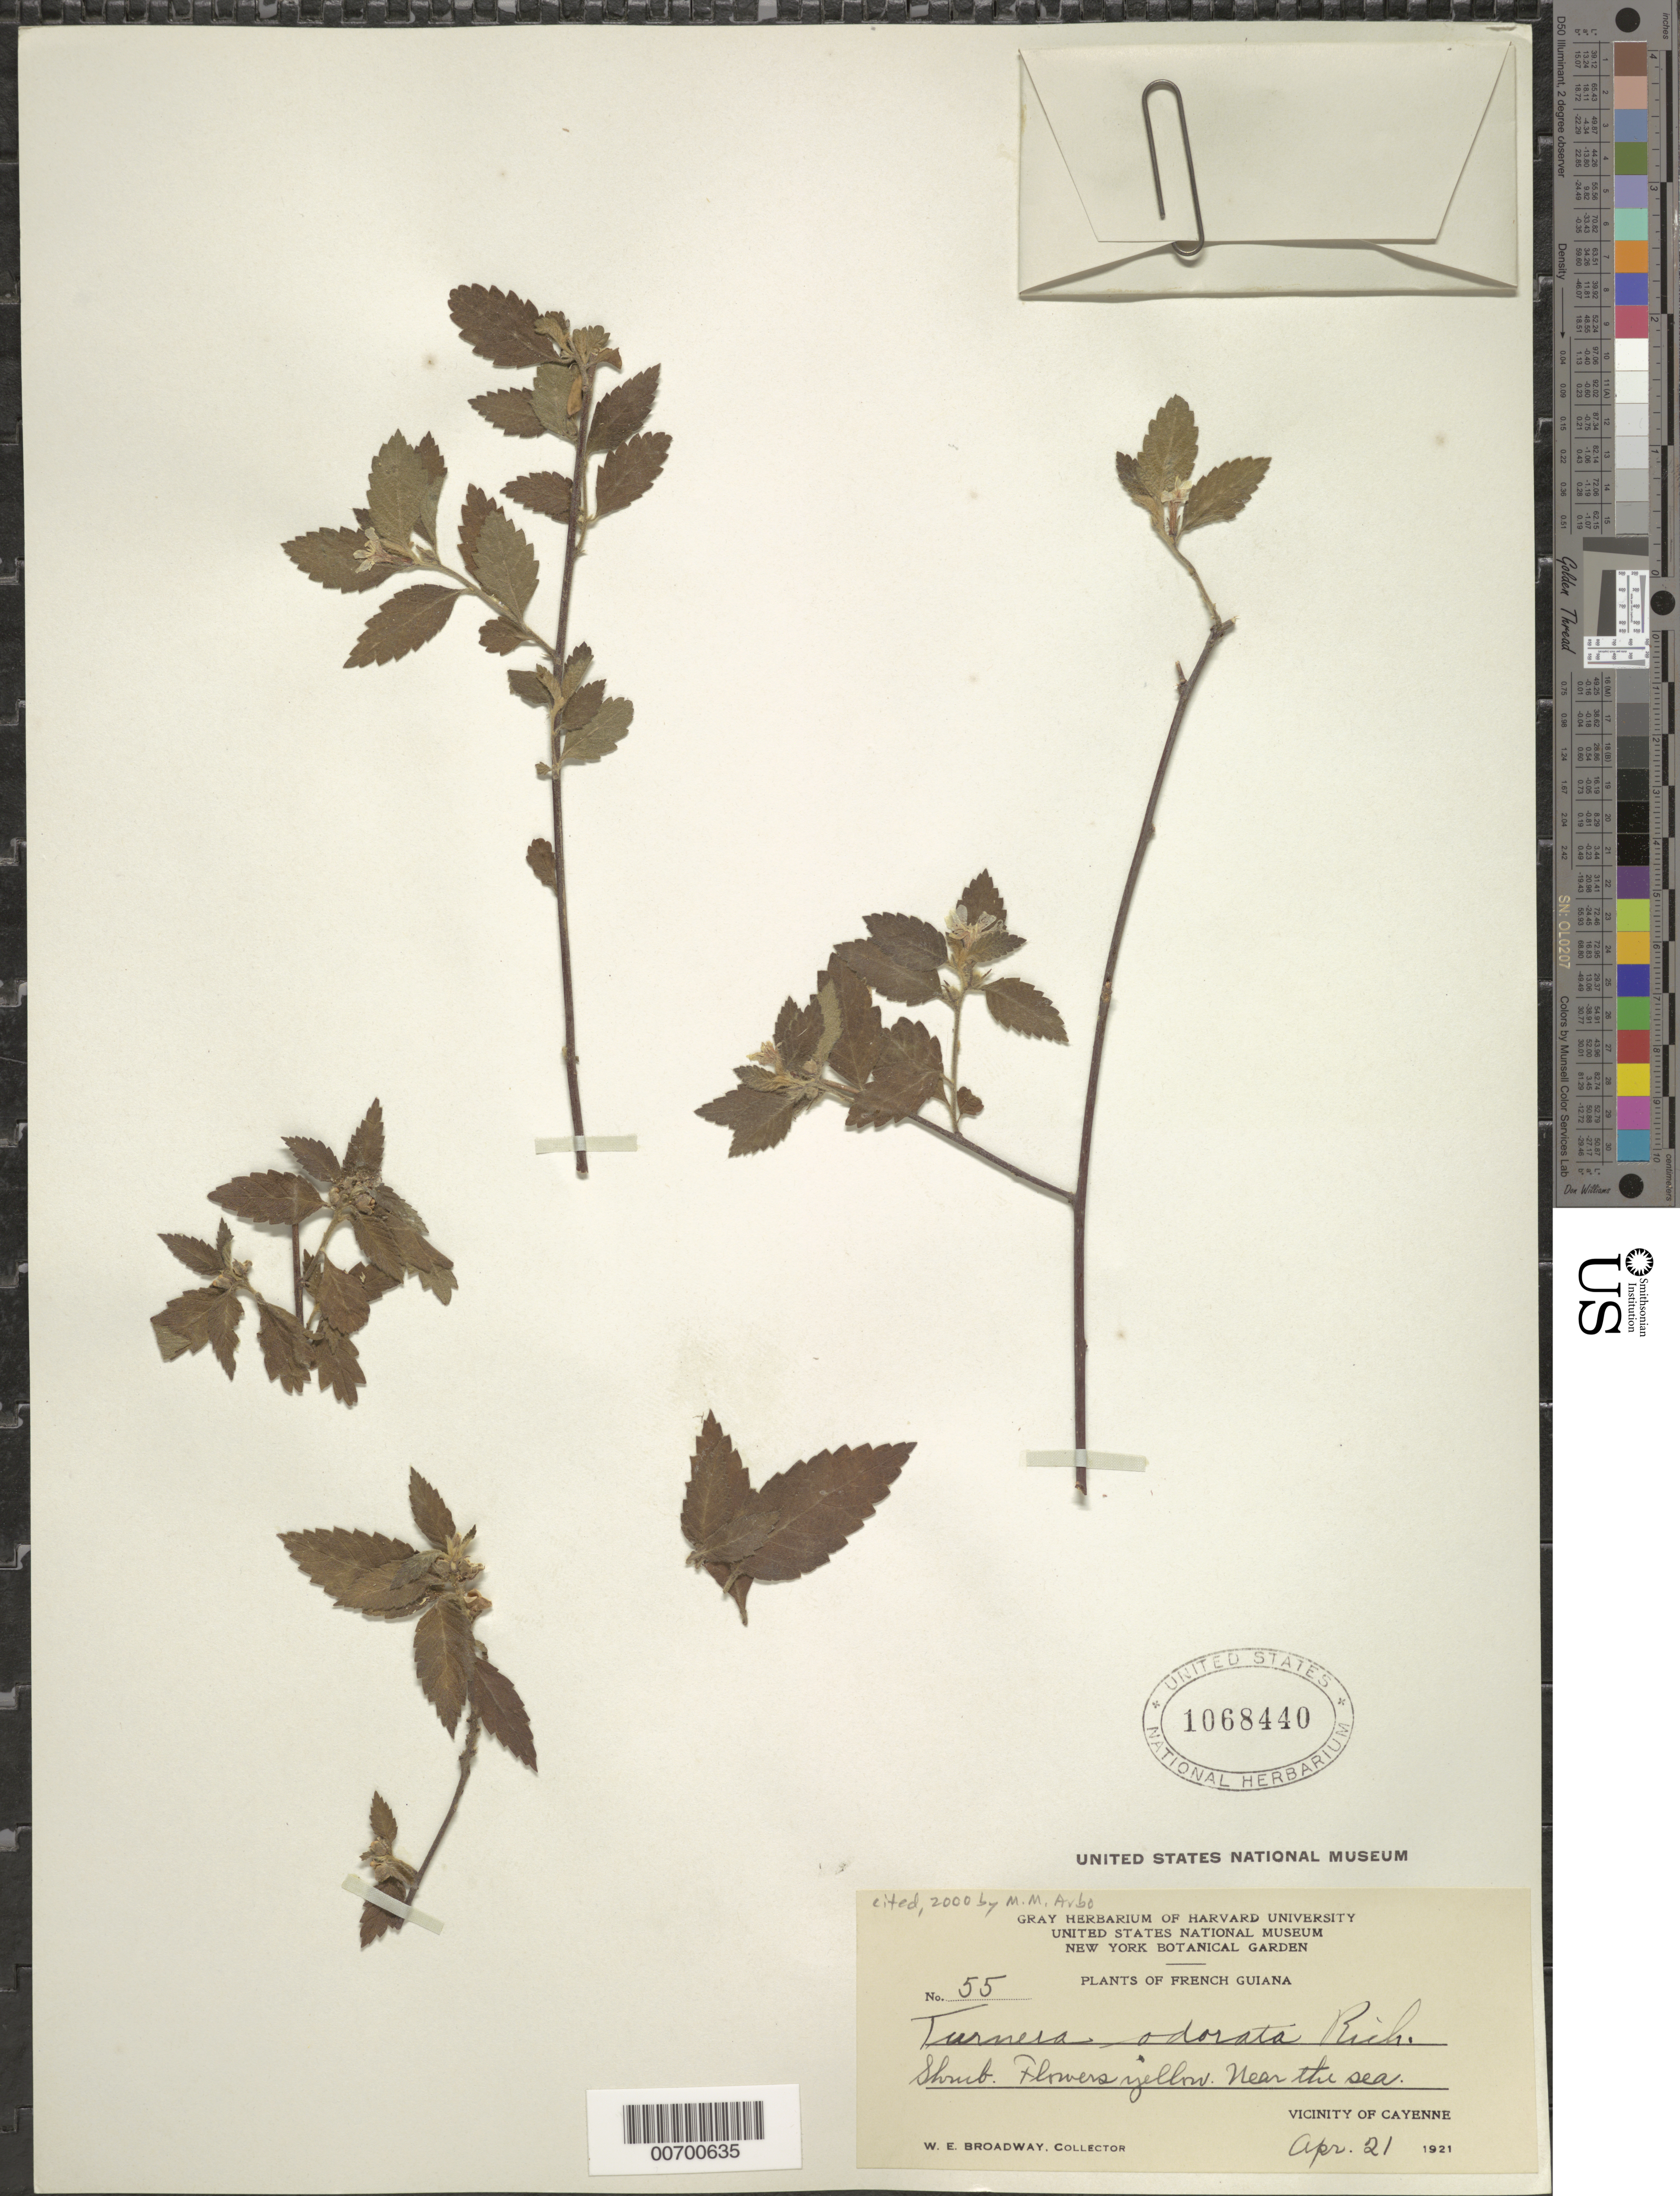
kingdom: Plantae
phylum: Tracheophyta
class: Magnoliopsida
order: Malpighiales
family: Turneraceae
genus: Turnera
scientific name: Turnera odorata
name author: Rich.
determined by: Arbo, M. M.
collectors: W. E. Broadway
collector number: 55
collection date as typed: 21-Apr-21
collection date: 1921-04-21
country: French Guiana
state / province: Cayenne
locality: Cayenne, vic.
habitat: Near the sea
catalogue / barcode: US 1068440